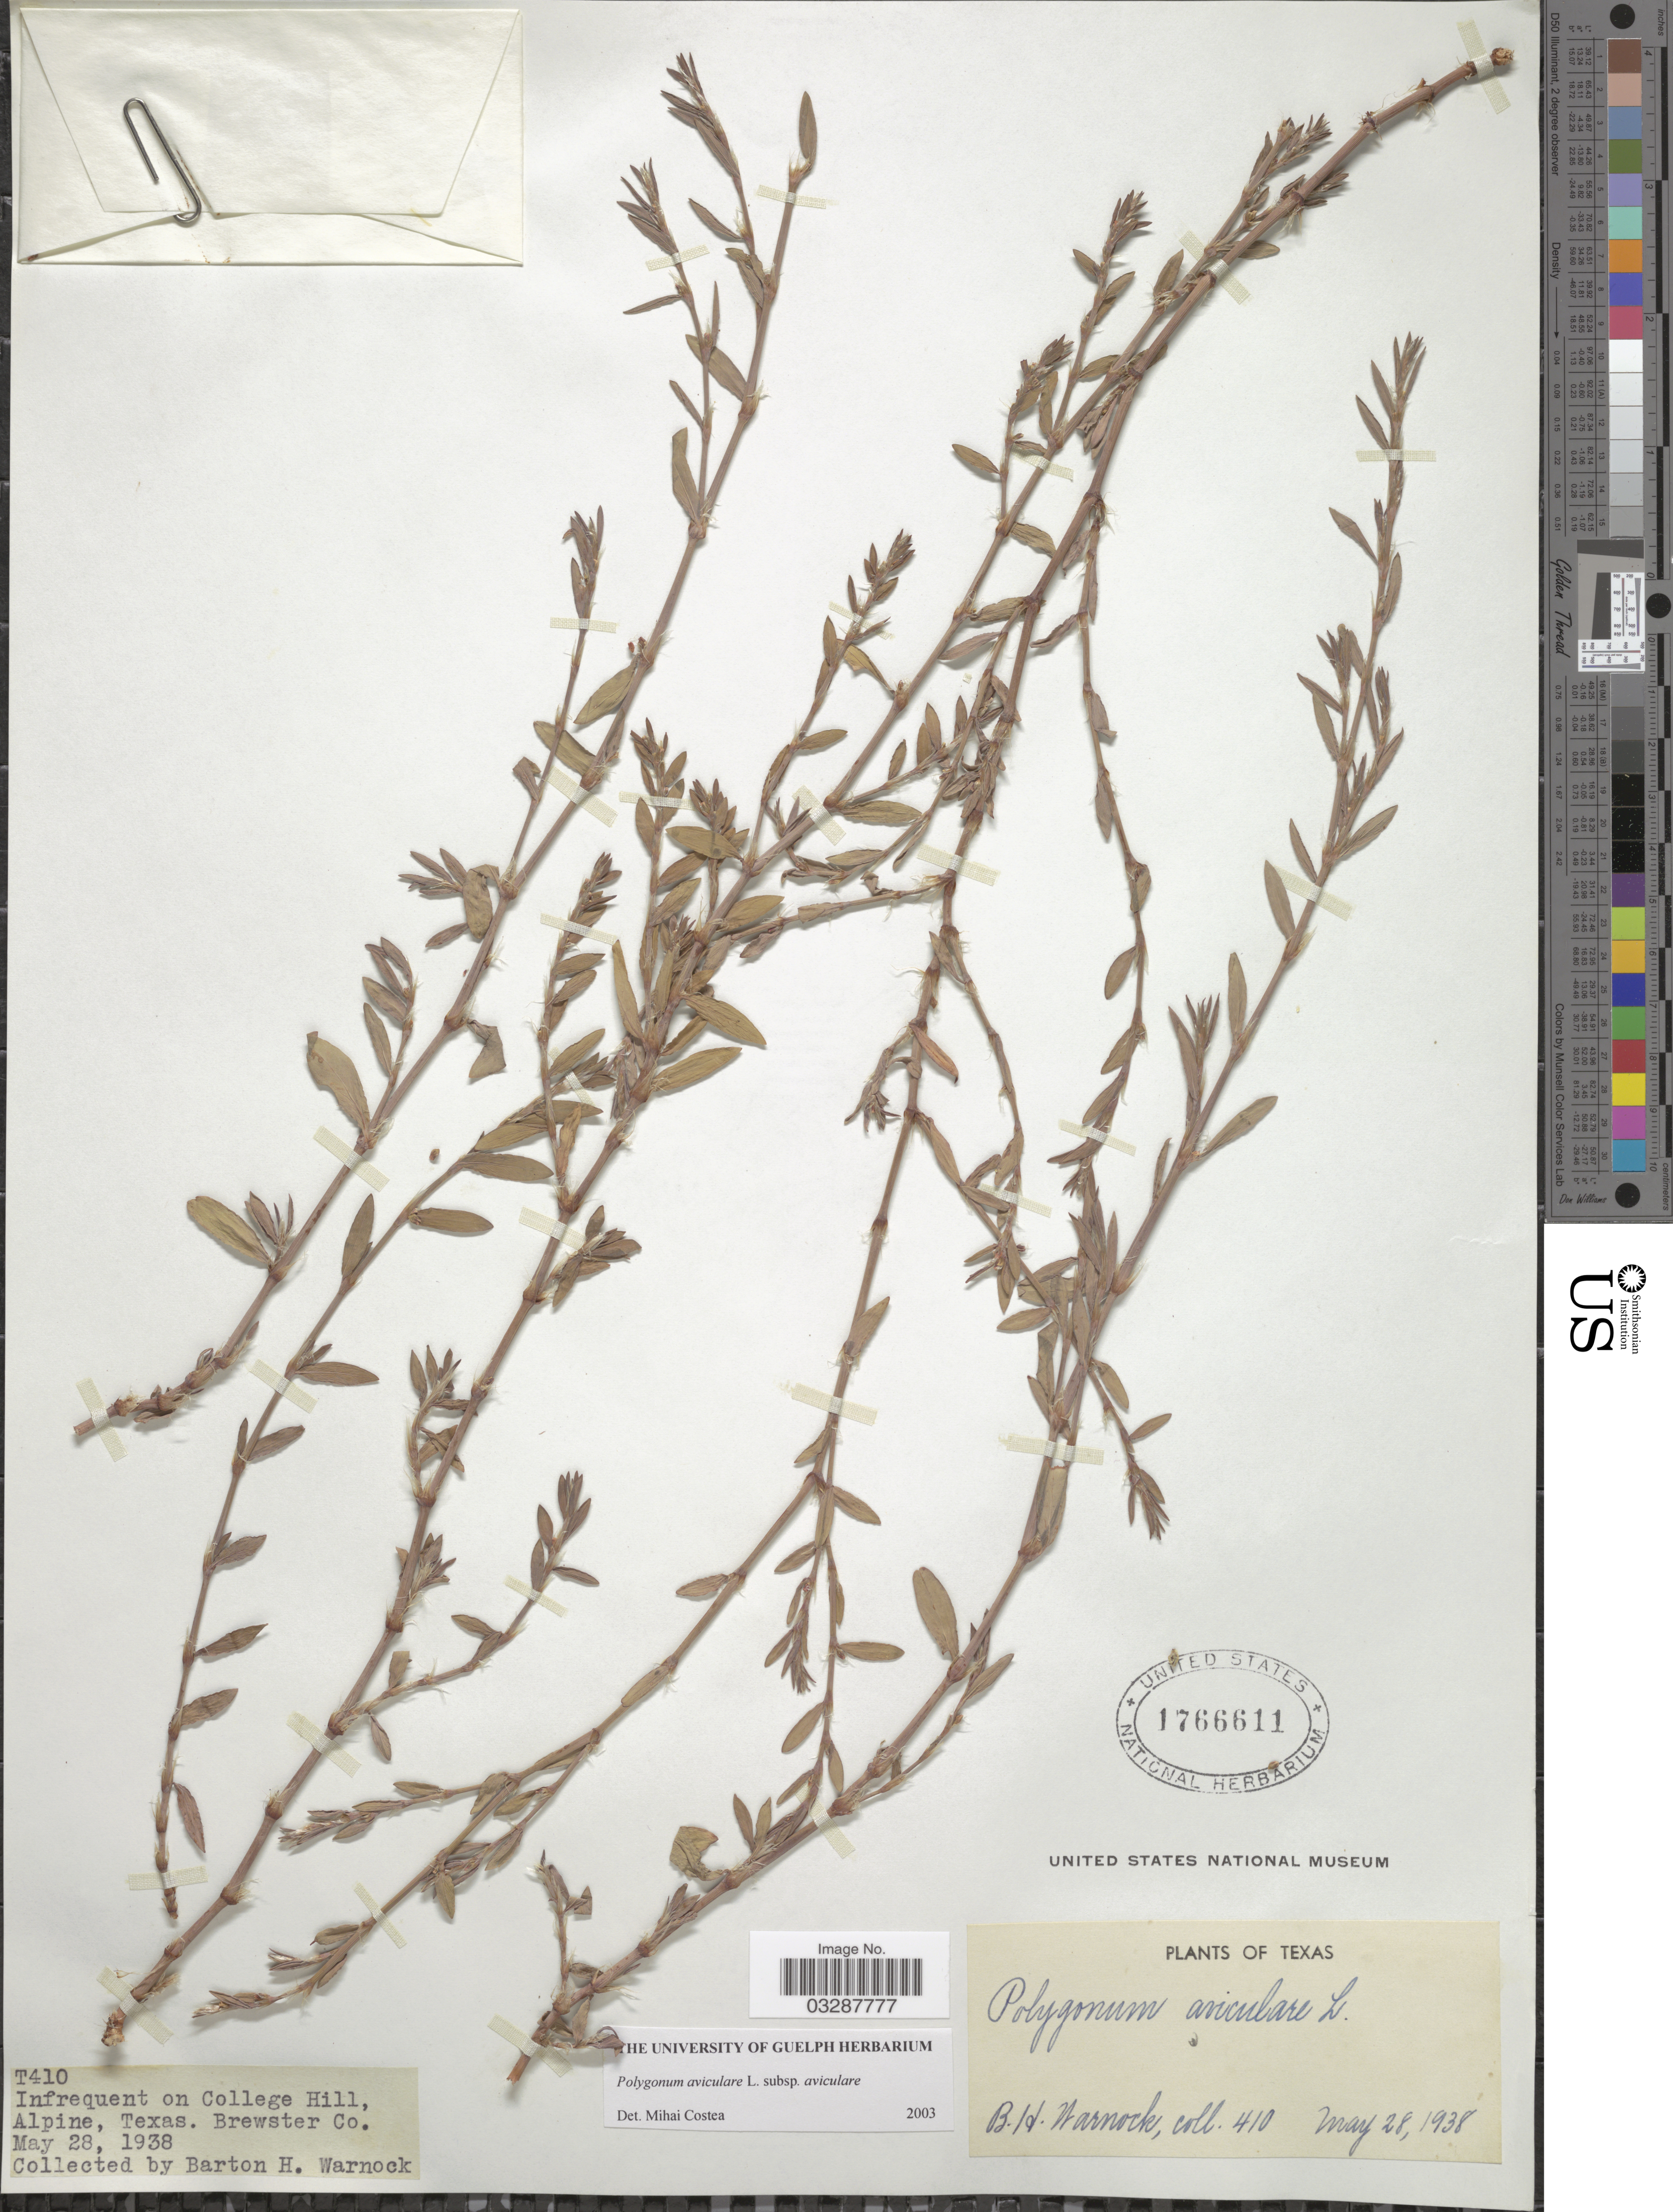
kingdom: Plantae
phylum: Tracheophyta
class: Magnoliopsida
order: Caryophyllales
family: Polygonaceae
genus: Polygonum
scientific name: Polygonum aviculare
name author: L.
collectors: B. H. Warnock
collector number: T410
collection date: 1938-05-28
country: United States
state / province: Texas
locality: Infrequent on College Hill, Alpine. Brewster Co.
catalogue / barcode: US 1766611